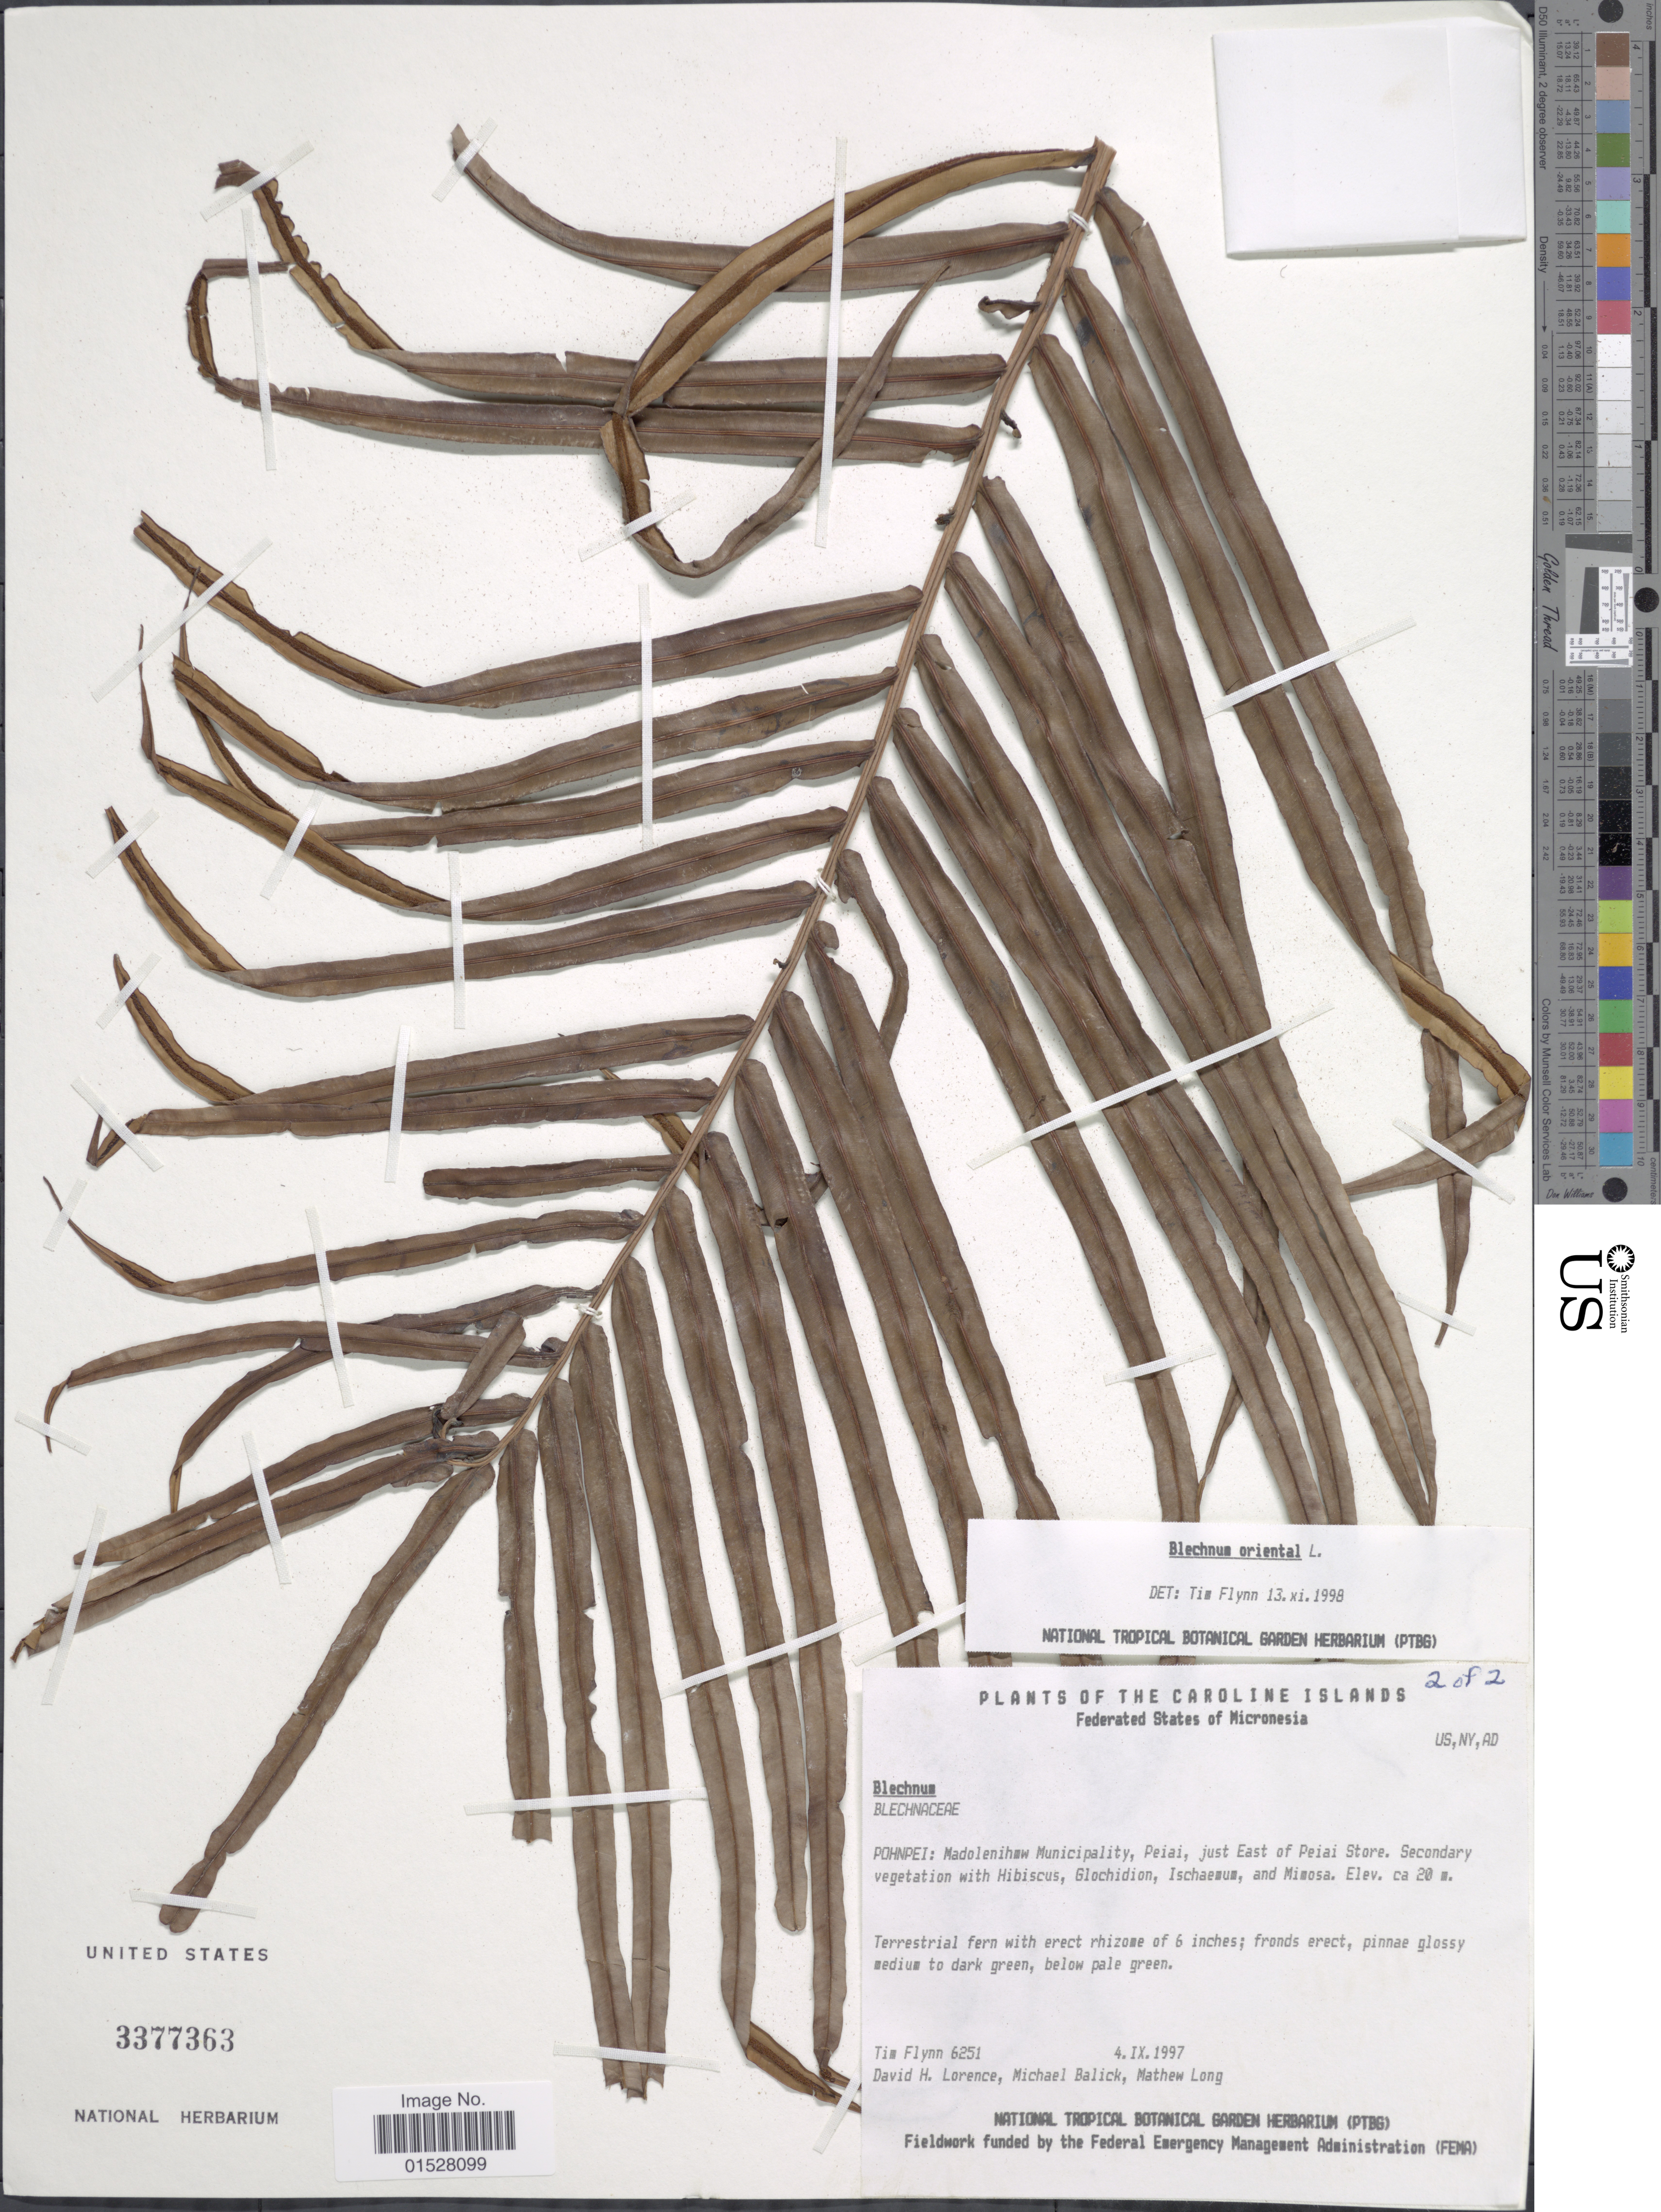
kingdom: Plantae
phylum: Tracheophyta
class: Polypodiopsida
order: Polypodiales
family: Blechnaceae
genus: Blechnum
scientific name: Blechnum orientale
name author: L.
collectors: T. Flynn, D. Lorence, M. J. Balick & M. Long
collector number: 6251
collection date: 1997-09-04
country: Micronesia, Federated States of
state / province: Pohnpei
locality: Caroline Islands, Madolenihew Municipality, Peiai, just East of Peiai Store.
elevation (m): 20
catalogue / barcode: US 3377363